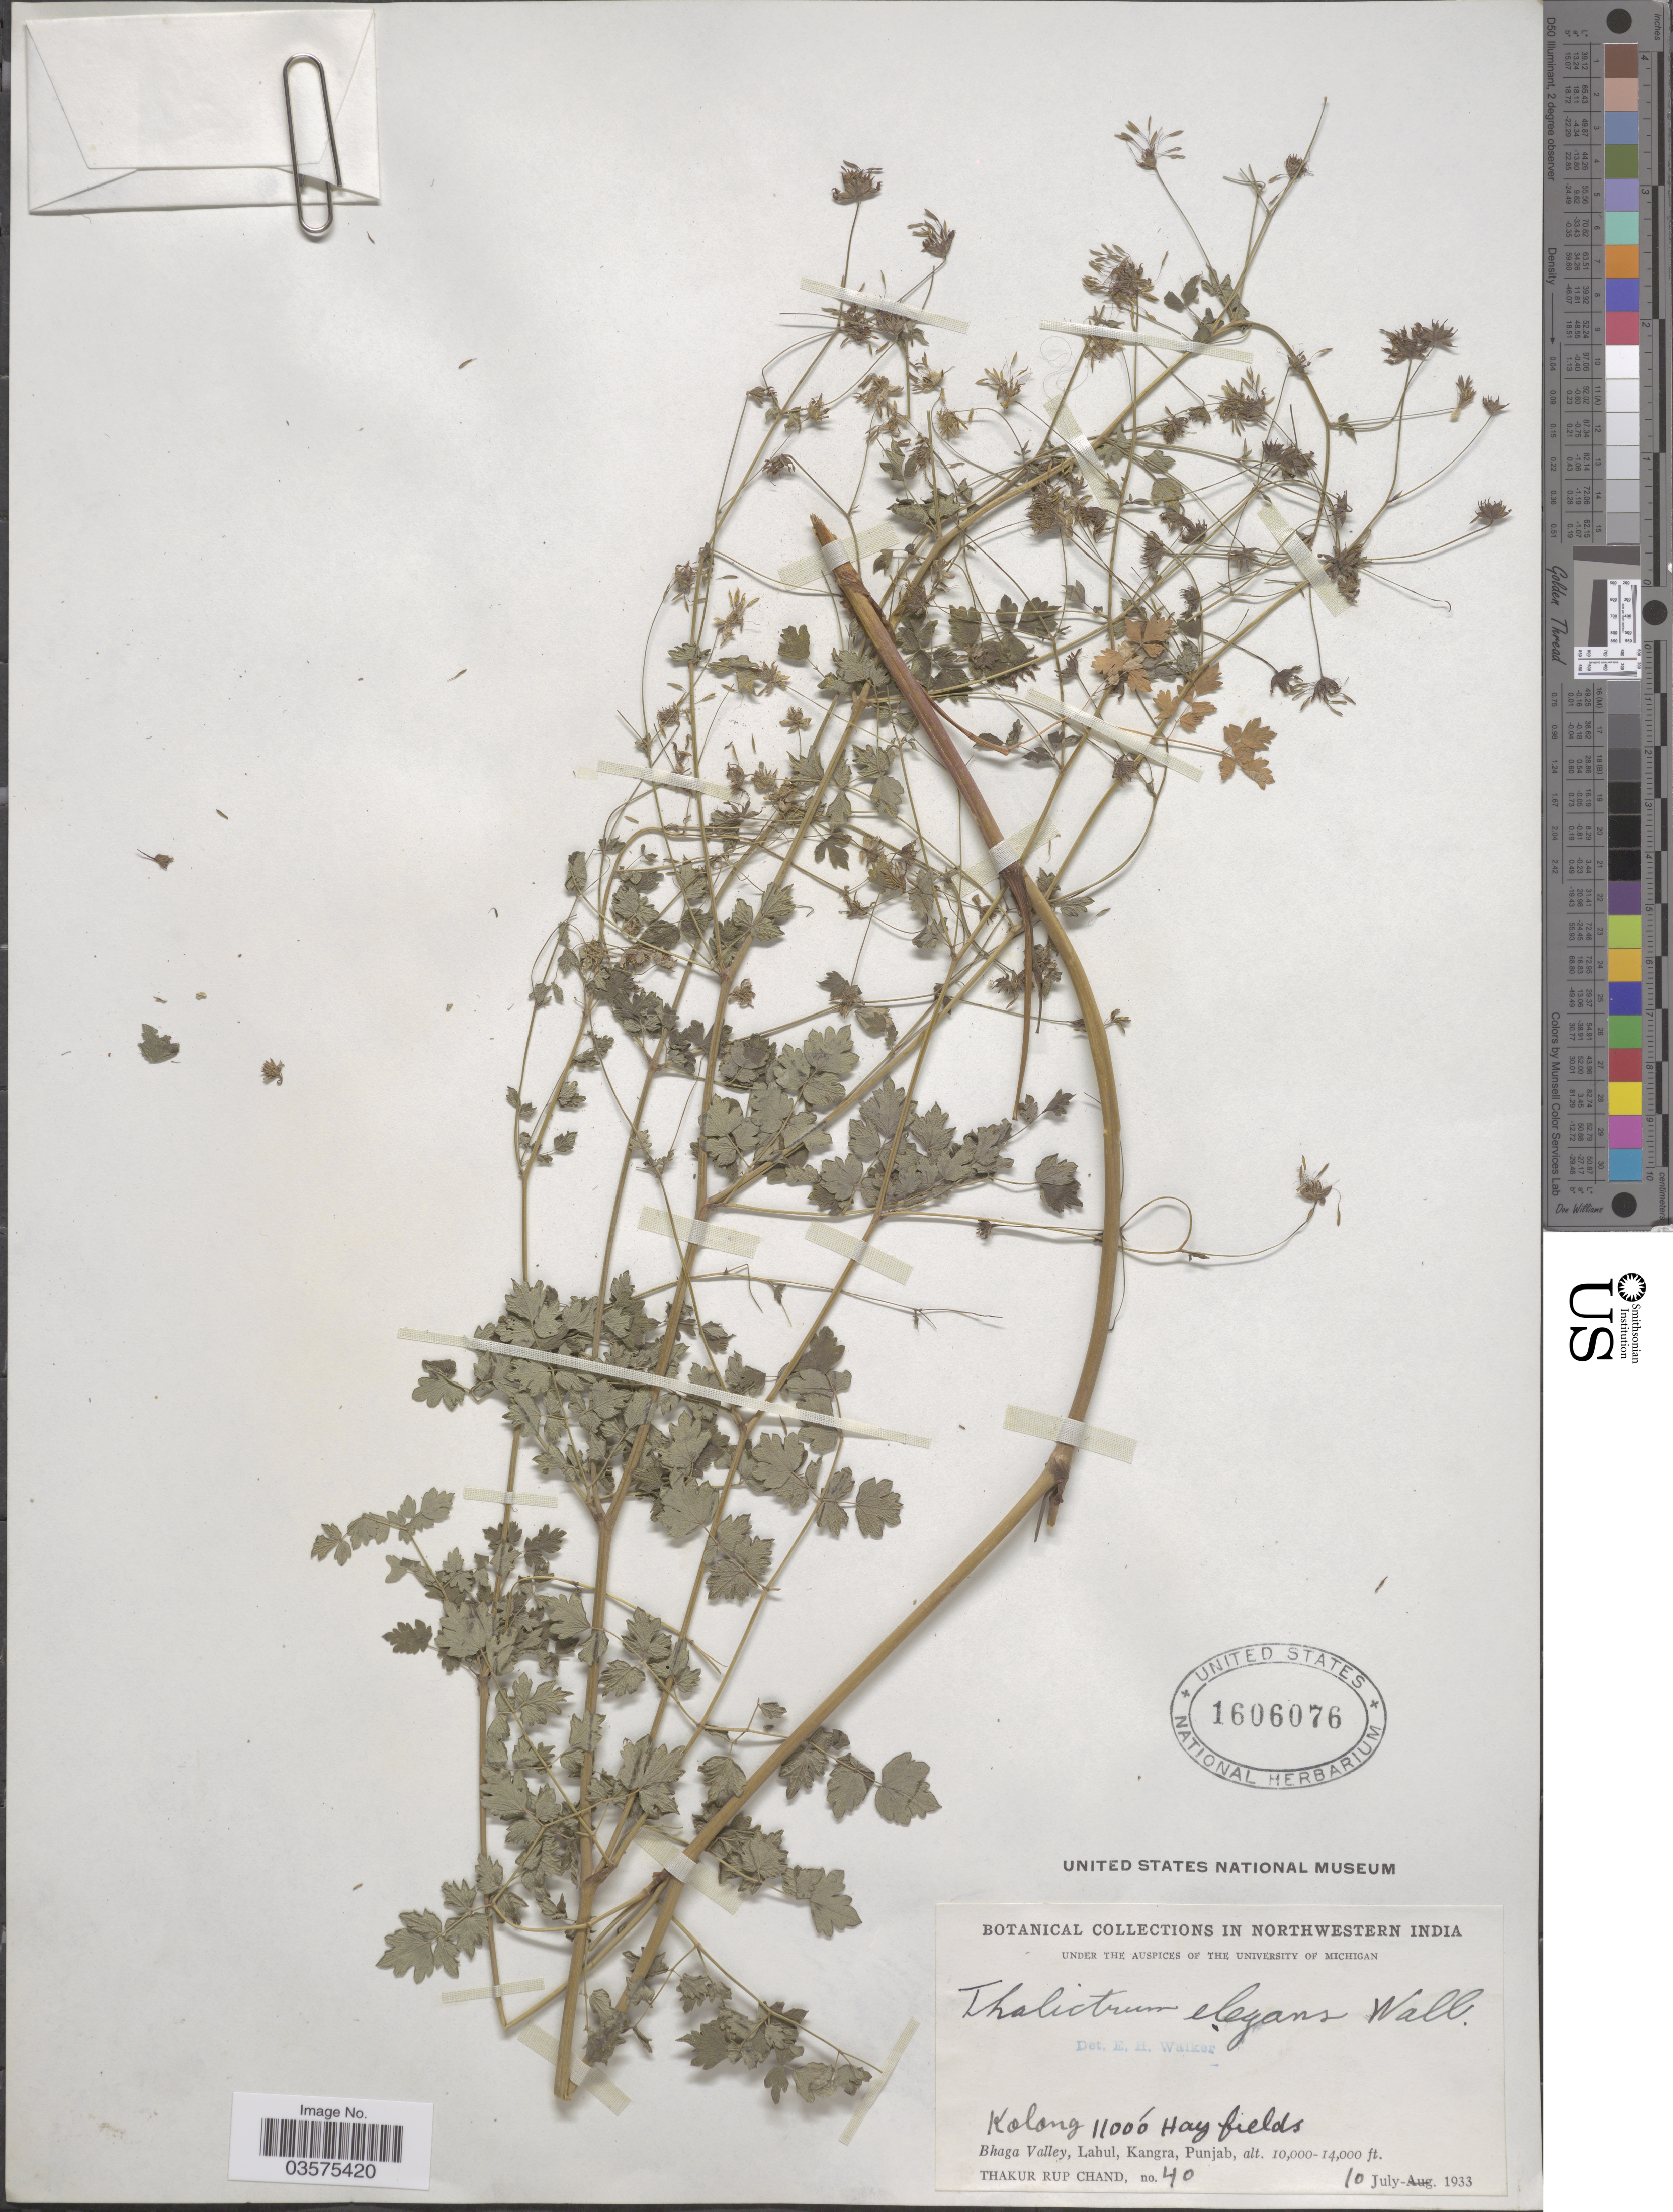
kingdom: Plantae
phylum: Tracheophyta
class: Magnoliopsida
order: Ranunculales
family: Ranunculaceae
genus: Thalictrum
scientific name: Thalictrum elegans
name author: Wall. ex Royle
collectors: T. R. Chand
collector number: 40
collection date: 1933-07-10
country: India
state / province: Punjab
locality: Northwestern India. Kolong. Bhaga Valley, Lahul, Kangra.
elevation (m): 3353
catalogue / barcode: US 1606076